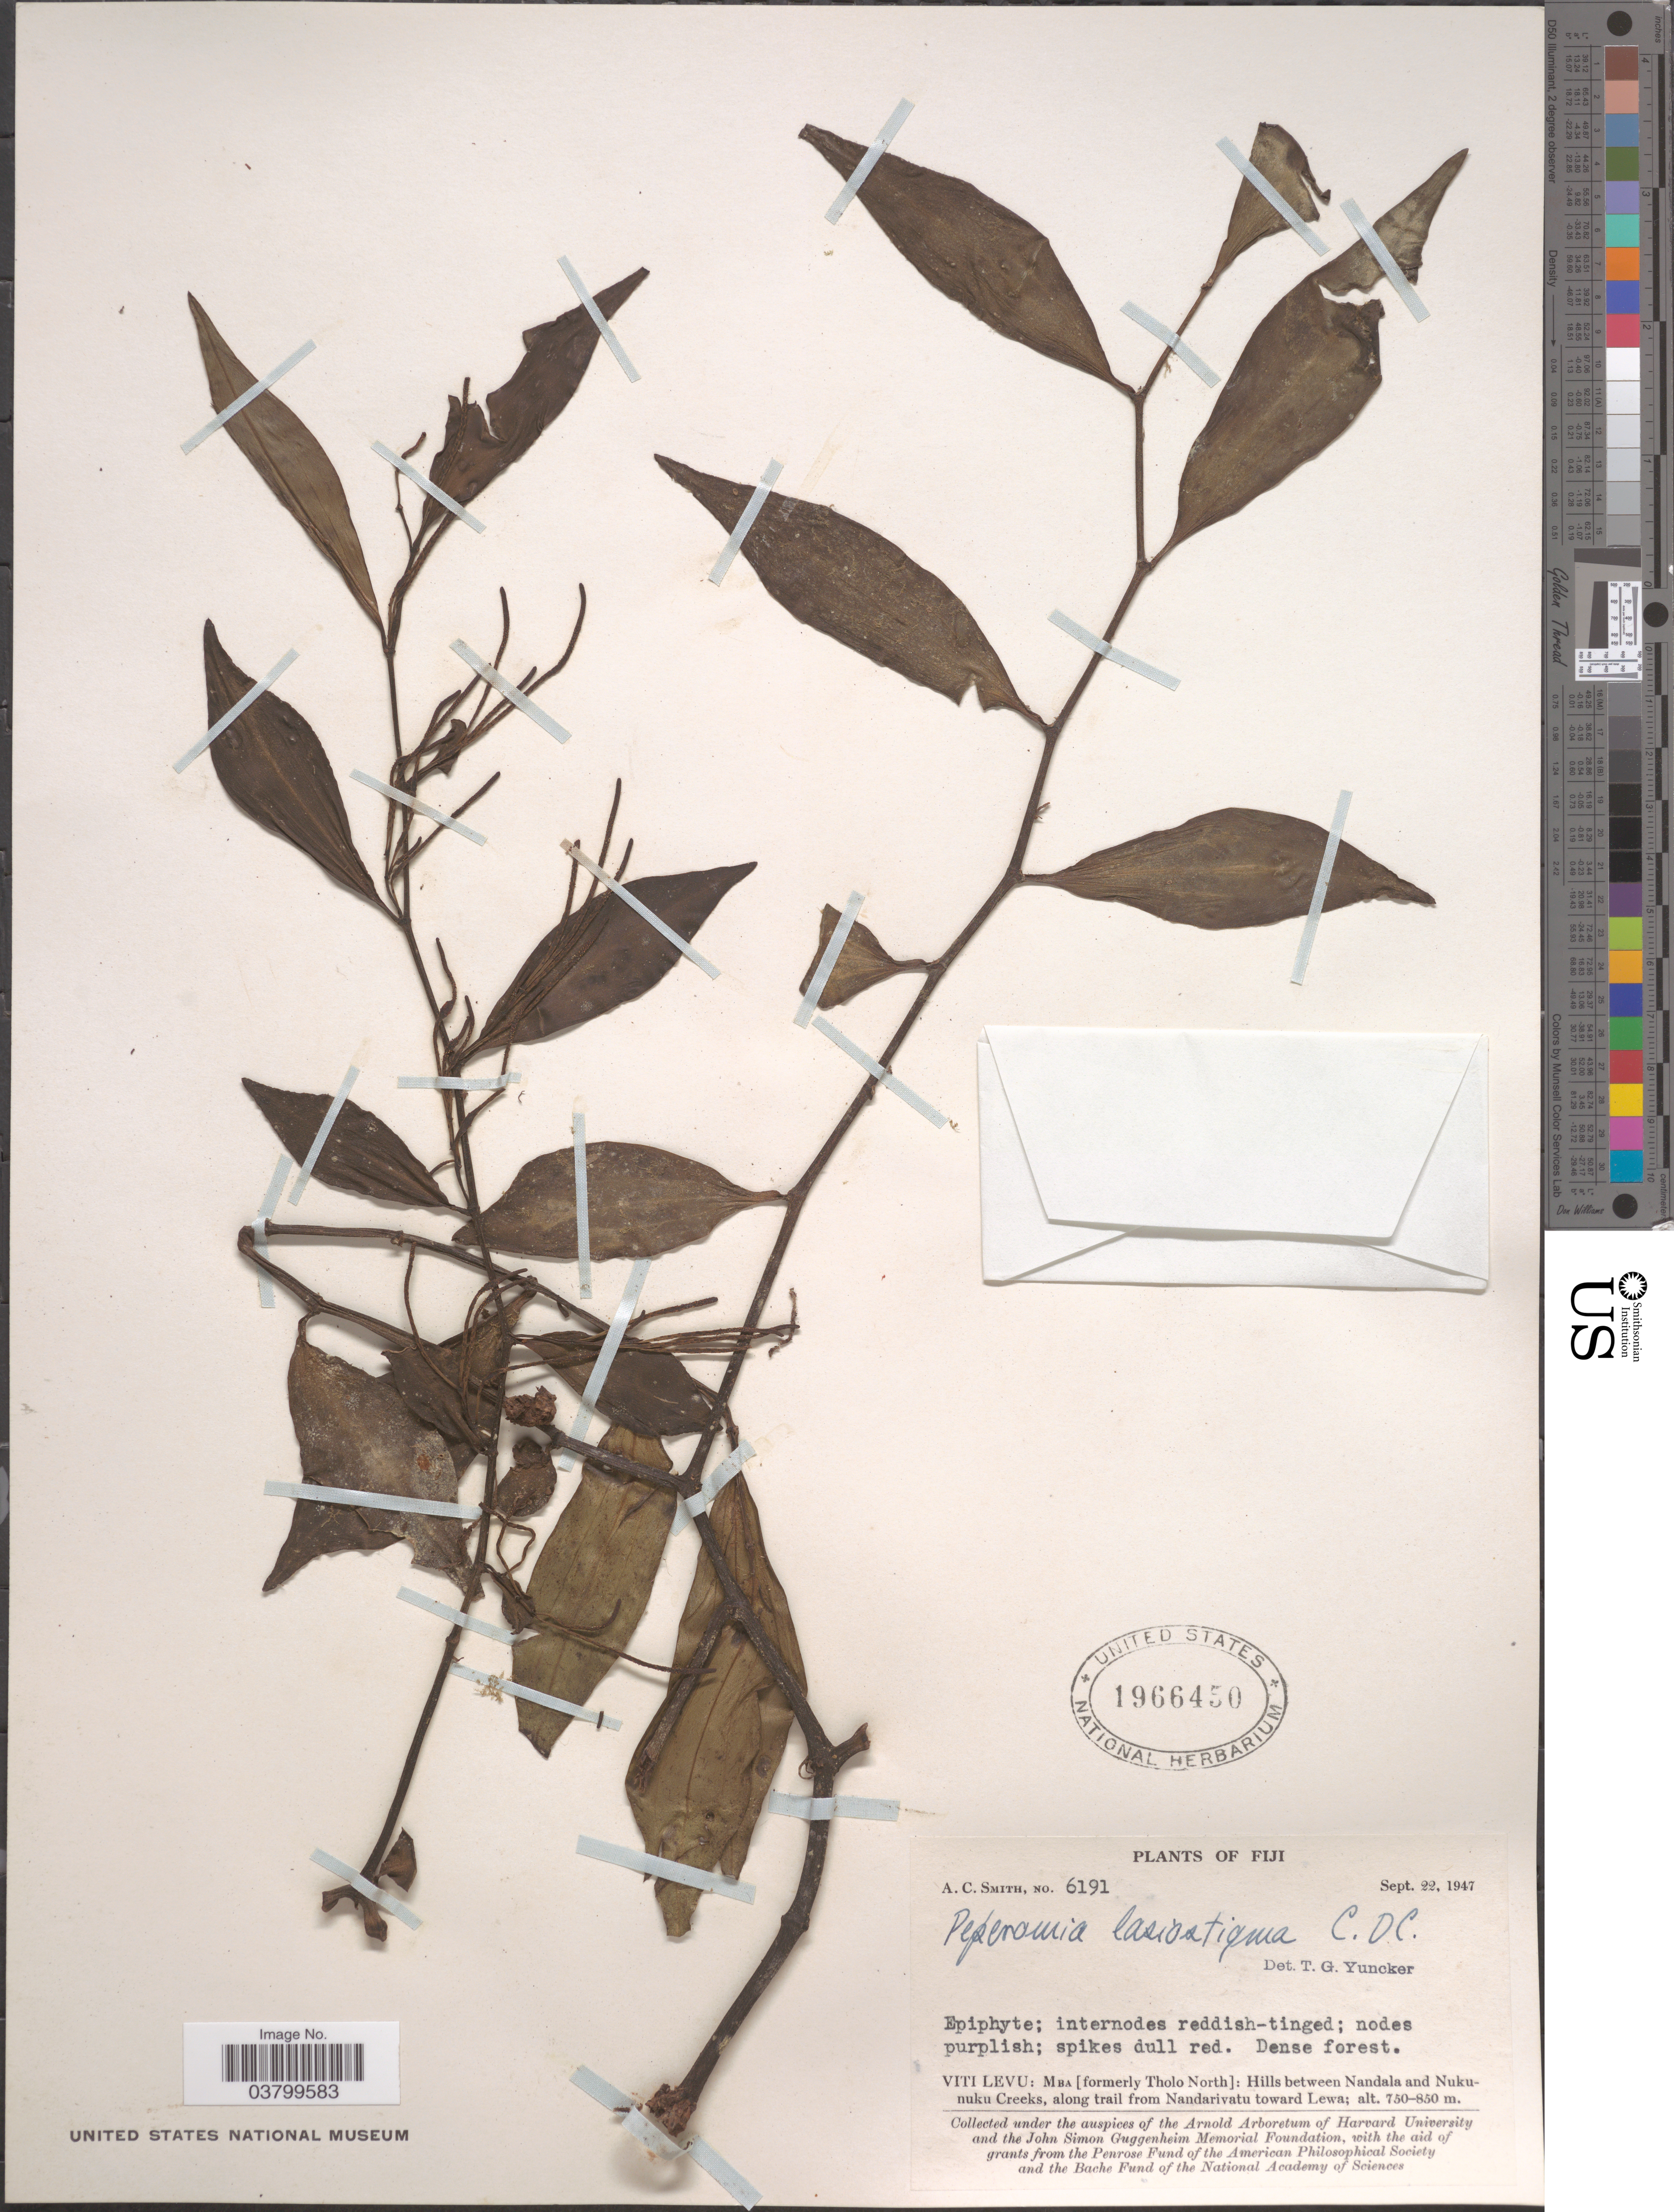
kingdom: Plantae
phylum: Tracheophyta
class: Magnoliopsida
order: Piperales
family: Piperaceae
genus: Peperomia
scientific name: Peperomia lasiostigma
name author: C. DC.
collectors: A. C. Smith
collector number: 6191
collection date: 1947-09-22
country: Fiji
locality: Viti Levu: Mba [formerly Tholo North]: Hills between Nandala and Nukunuku Creeks, along trail from Nandarivatu toward Lewa.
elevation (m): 750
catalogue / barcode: US 1966450